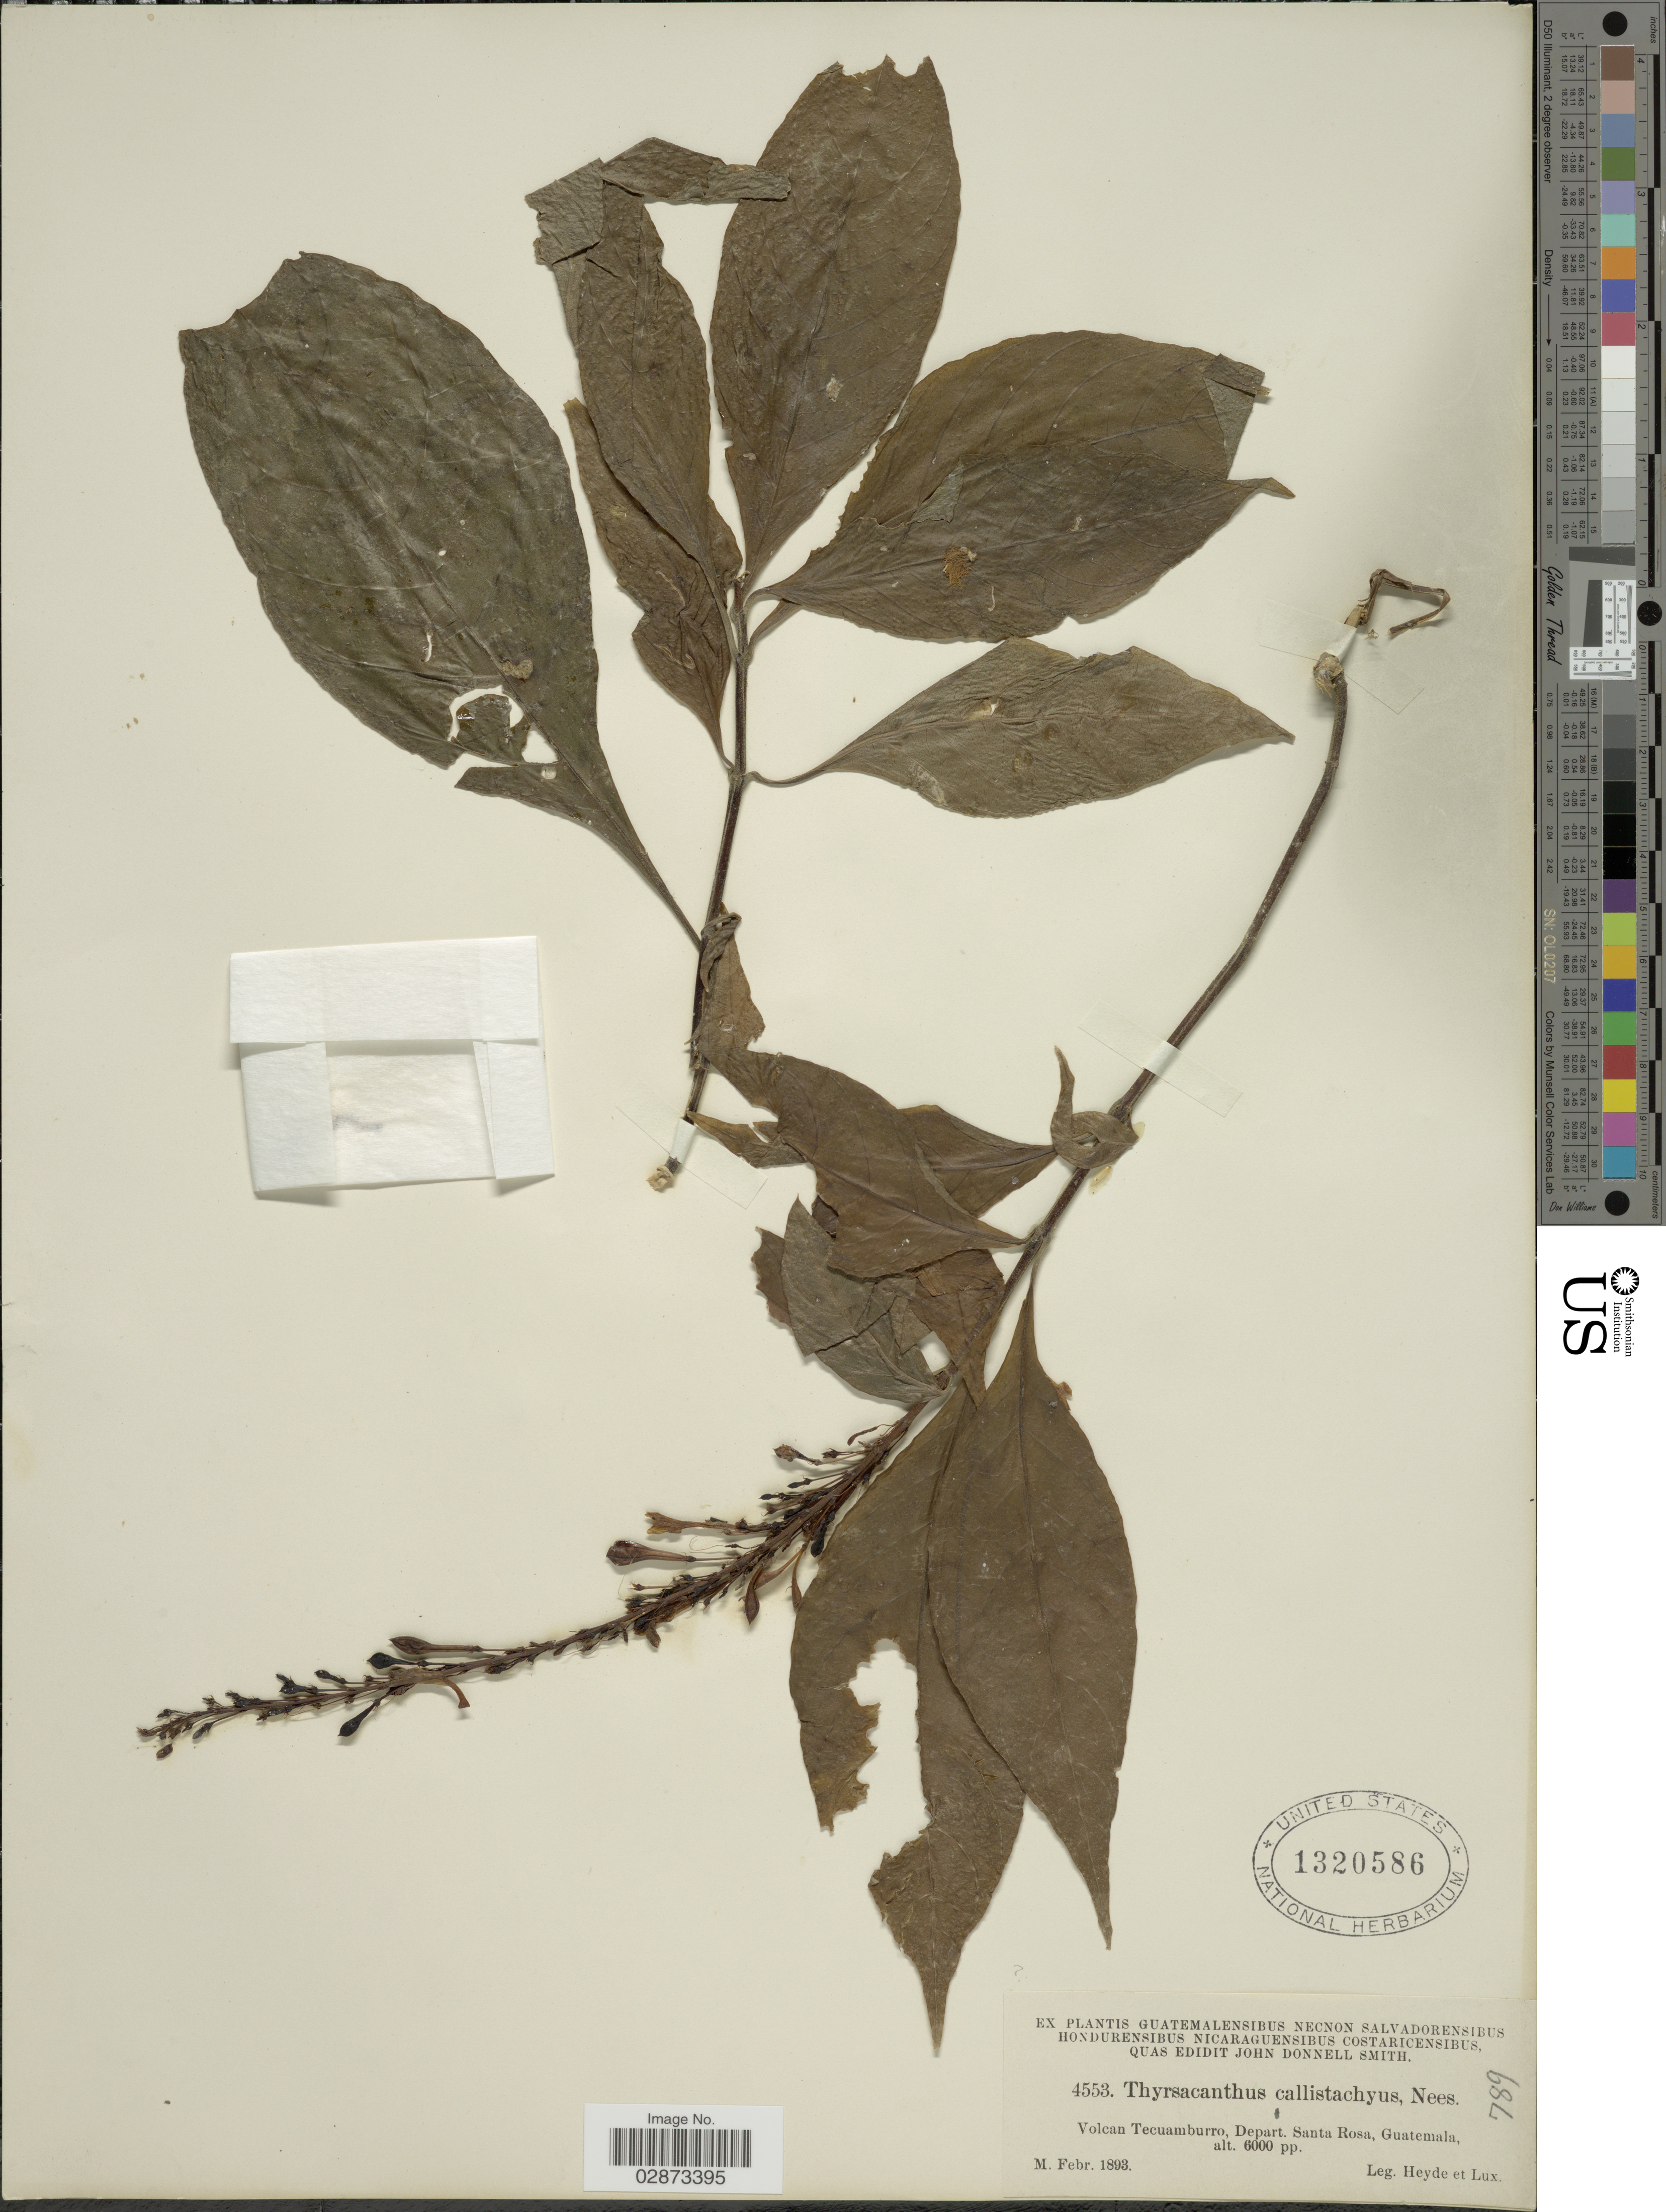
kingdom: Plantae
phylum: Tracheophyta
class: Magnoliopsida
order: Lamiales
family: Acanthaceae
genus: Odontonema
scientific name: Odontonema callistachyum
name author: (Schltdl. & Cham.) Kuntze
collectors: Heyde & Lux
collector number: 4553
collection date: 1893-02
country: Guatemala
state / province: Santa Rosa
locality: Volcan Tecuamburro, Depart. Santa Rosa.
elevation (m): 1829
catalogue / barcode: US 1320586